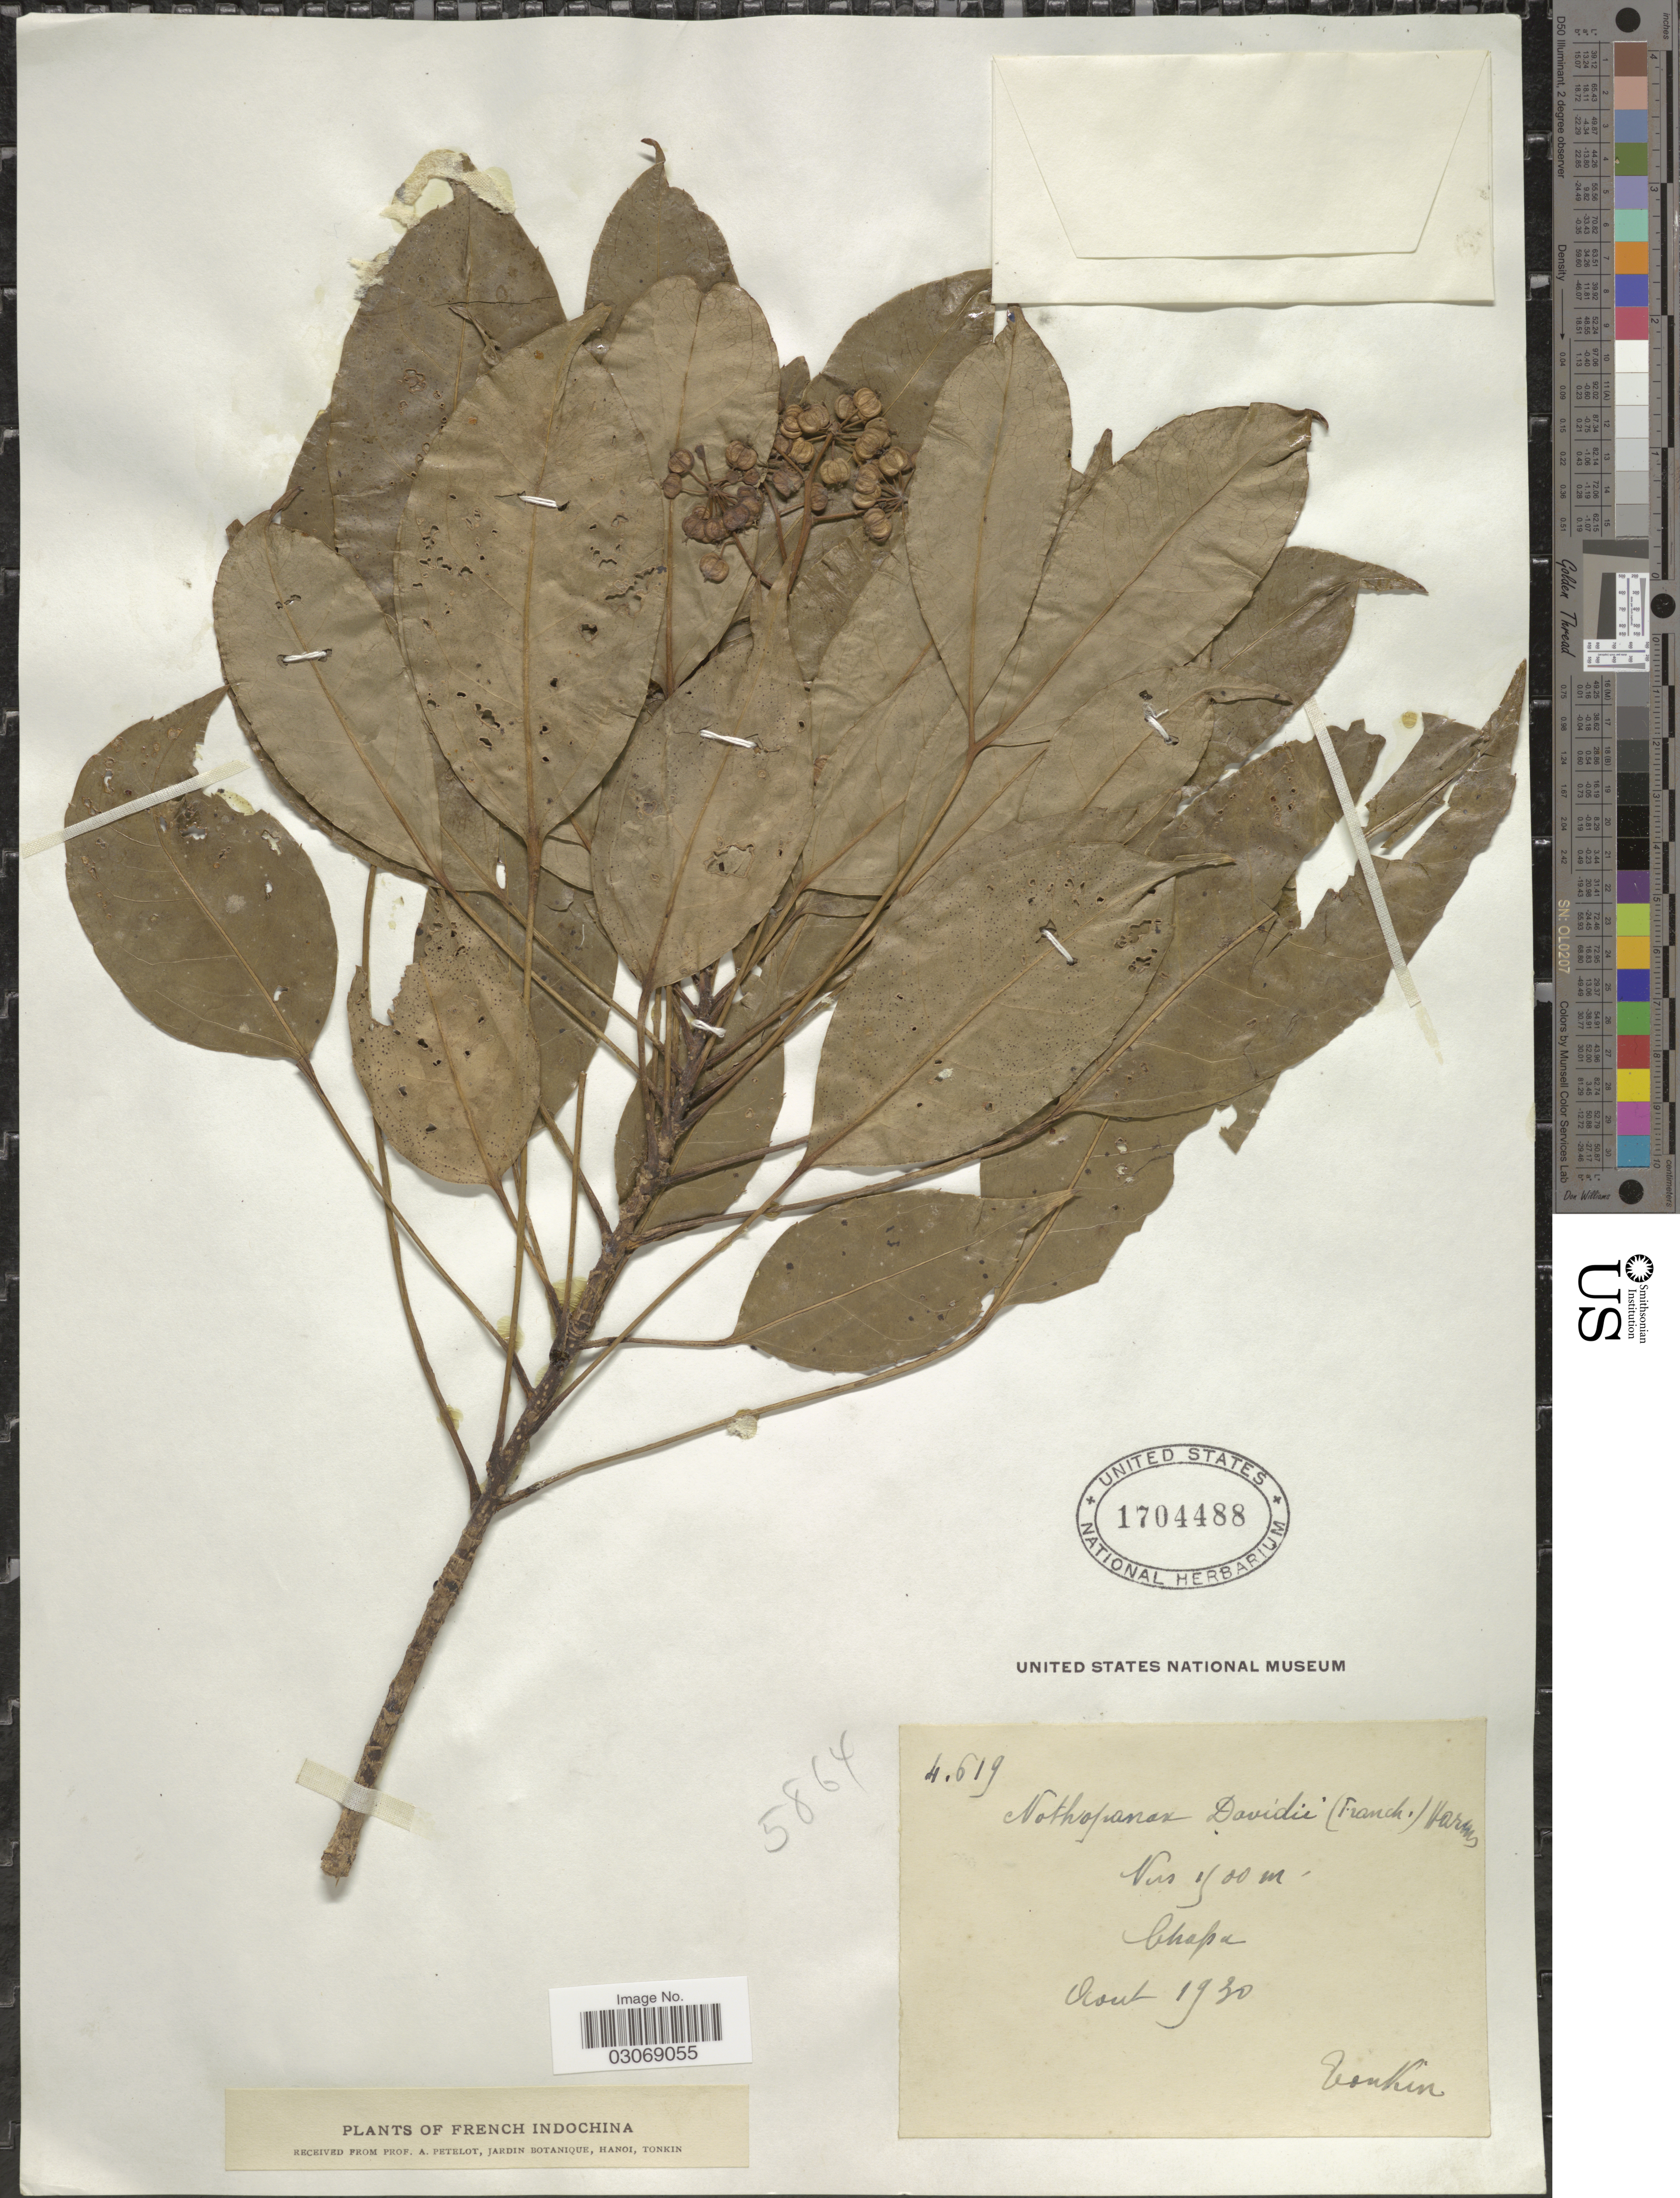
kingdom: Plantae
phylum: Tracheophyta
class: Magnoliopsida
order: Apiales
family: Araliaceae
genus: Nothopanax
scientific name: Nothopanax davidii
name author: (Franch.) Harms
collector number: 4619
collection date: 1930-08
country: Vietnam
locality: French Indochina. Chapa.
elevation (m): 1500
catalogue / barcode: US 1704488